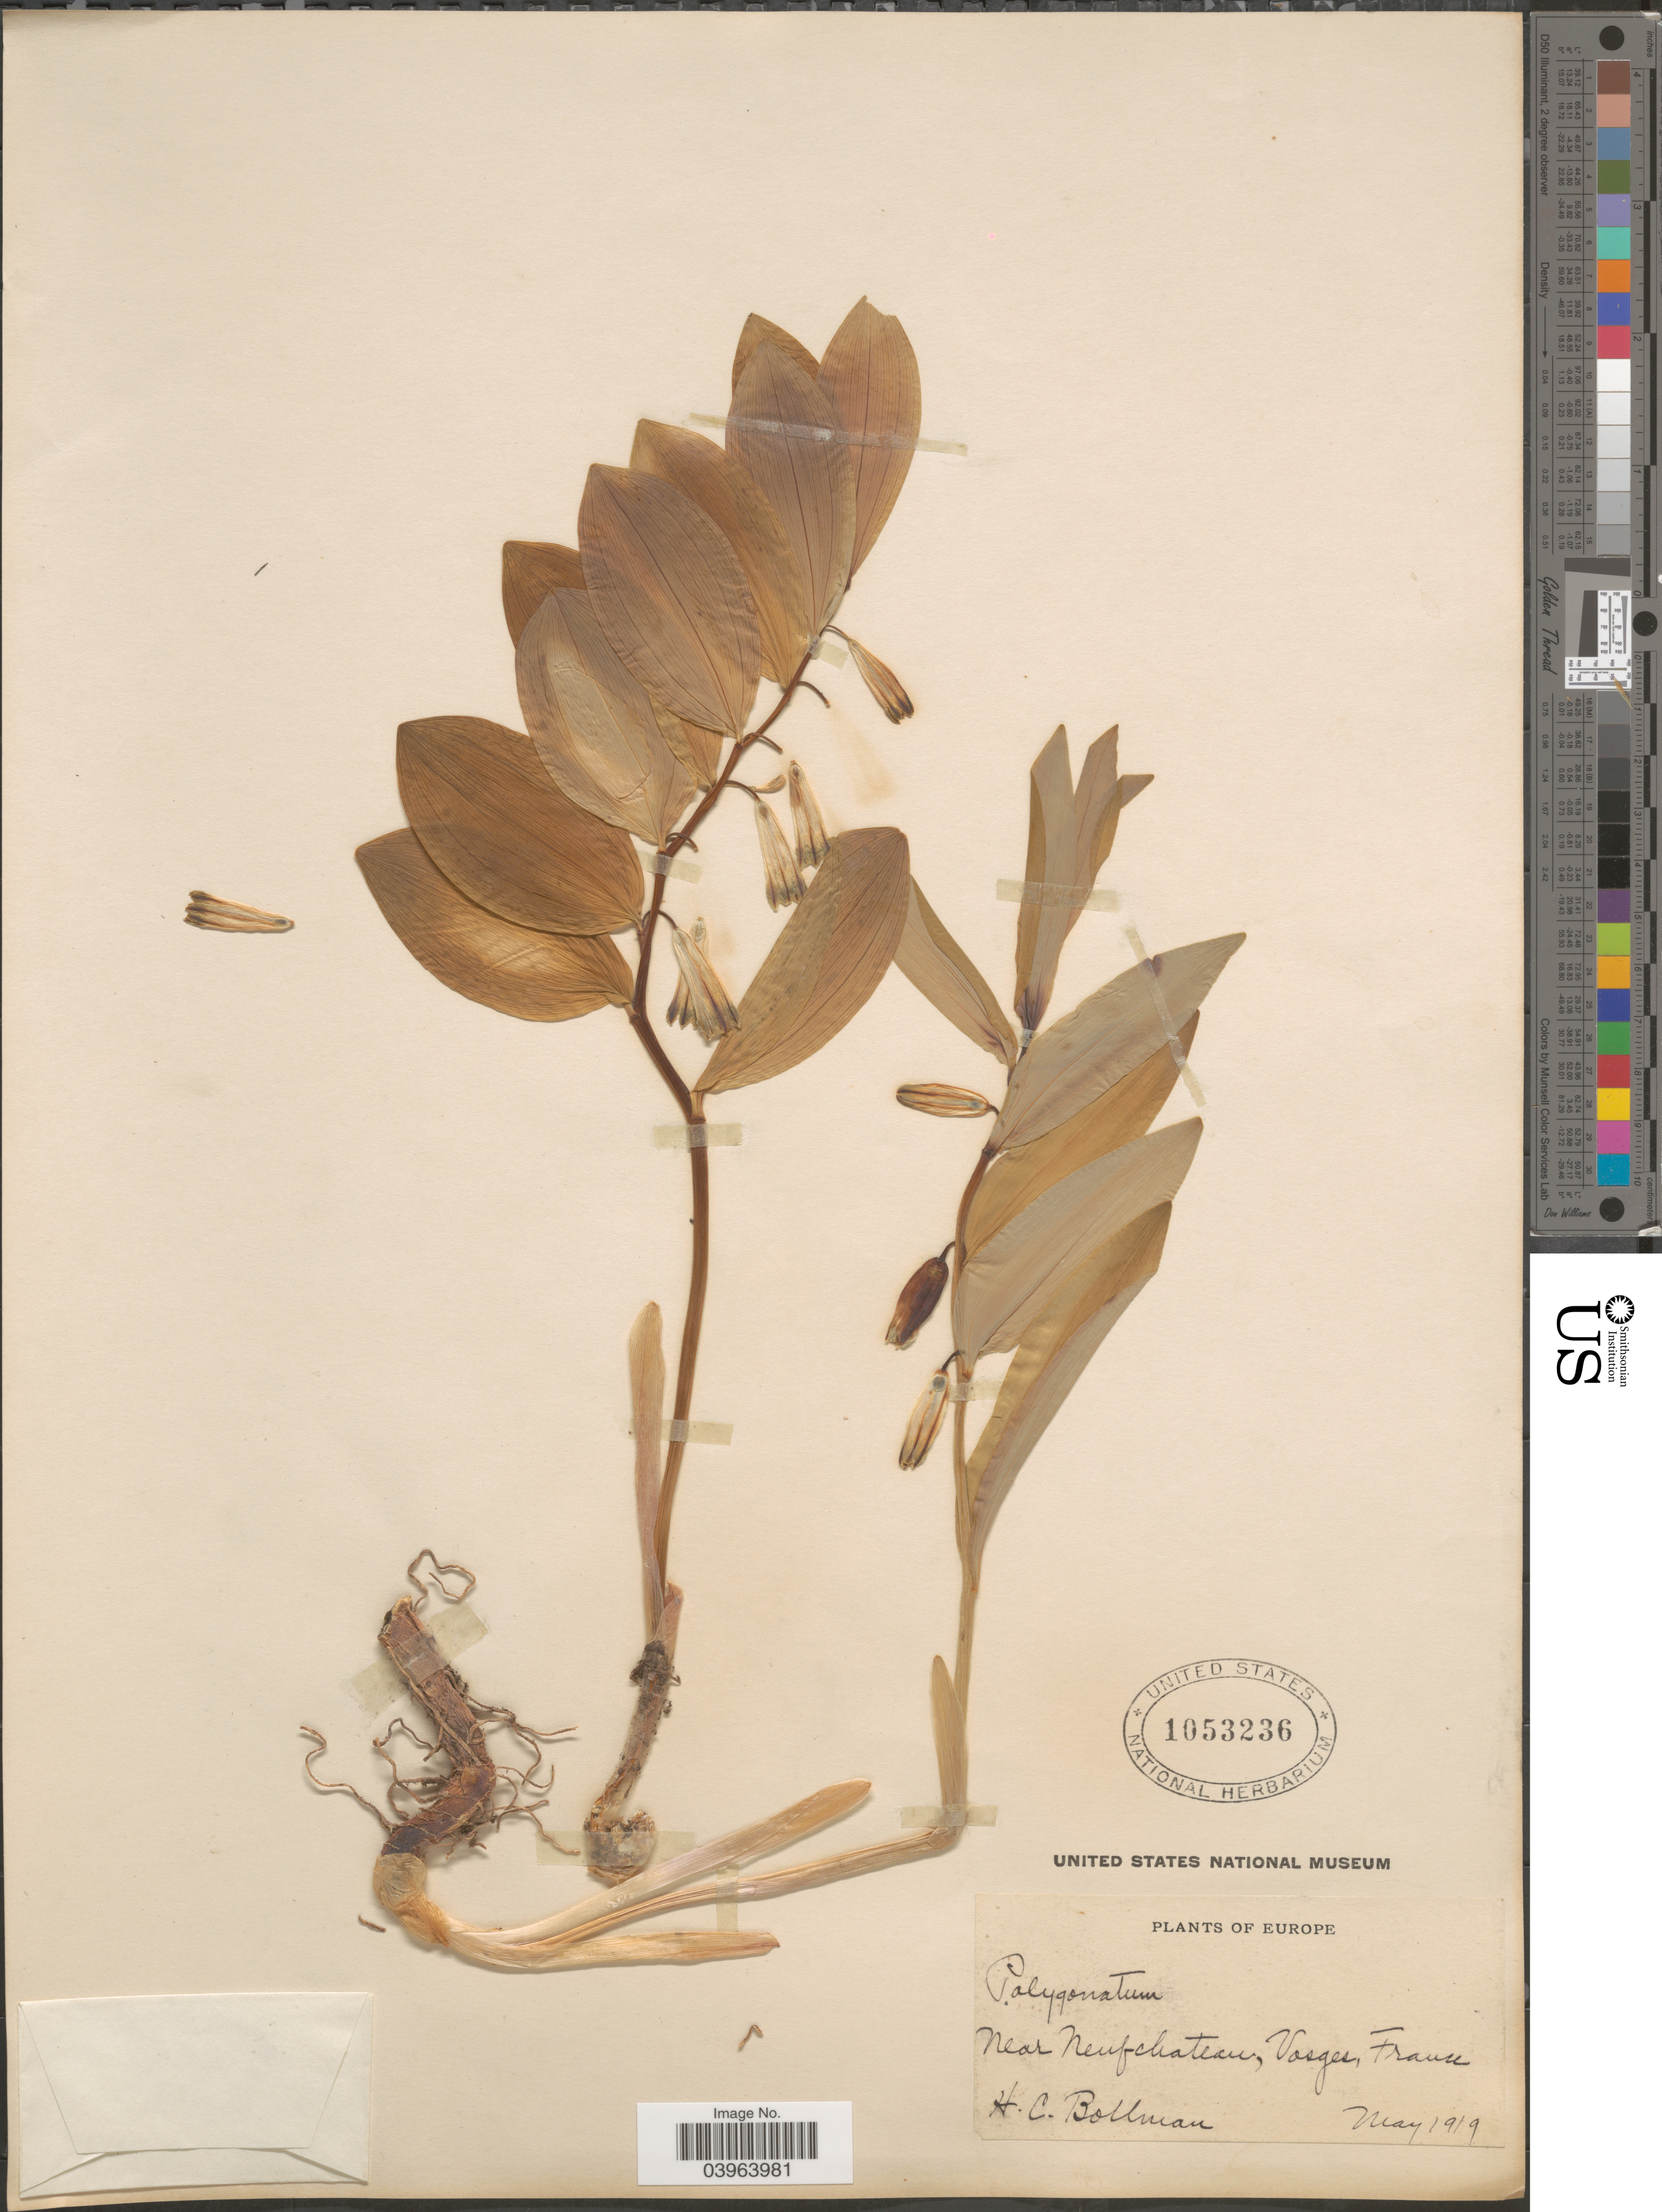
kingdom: Plantae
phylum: Tracheophyta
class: Liliopsida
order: Asparagales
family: Asparagaceae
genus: Polygonatum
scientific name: Polygonatum sp.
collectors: H. C. Bollman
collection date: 1919-05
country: France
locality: Near Neufchateau, Vosges.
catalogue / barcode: US 1053236